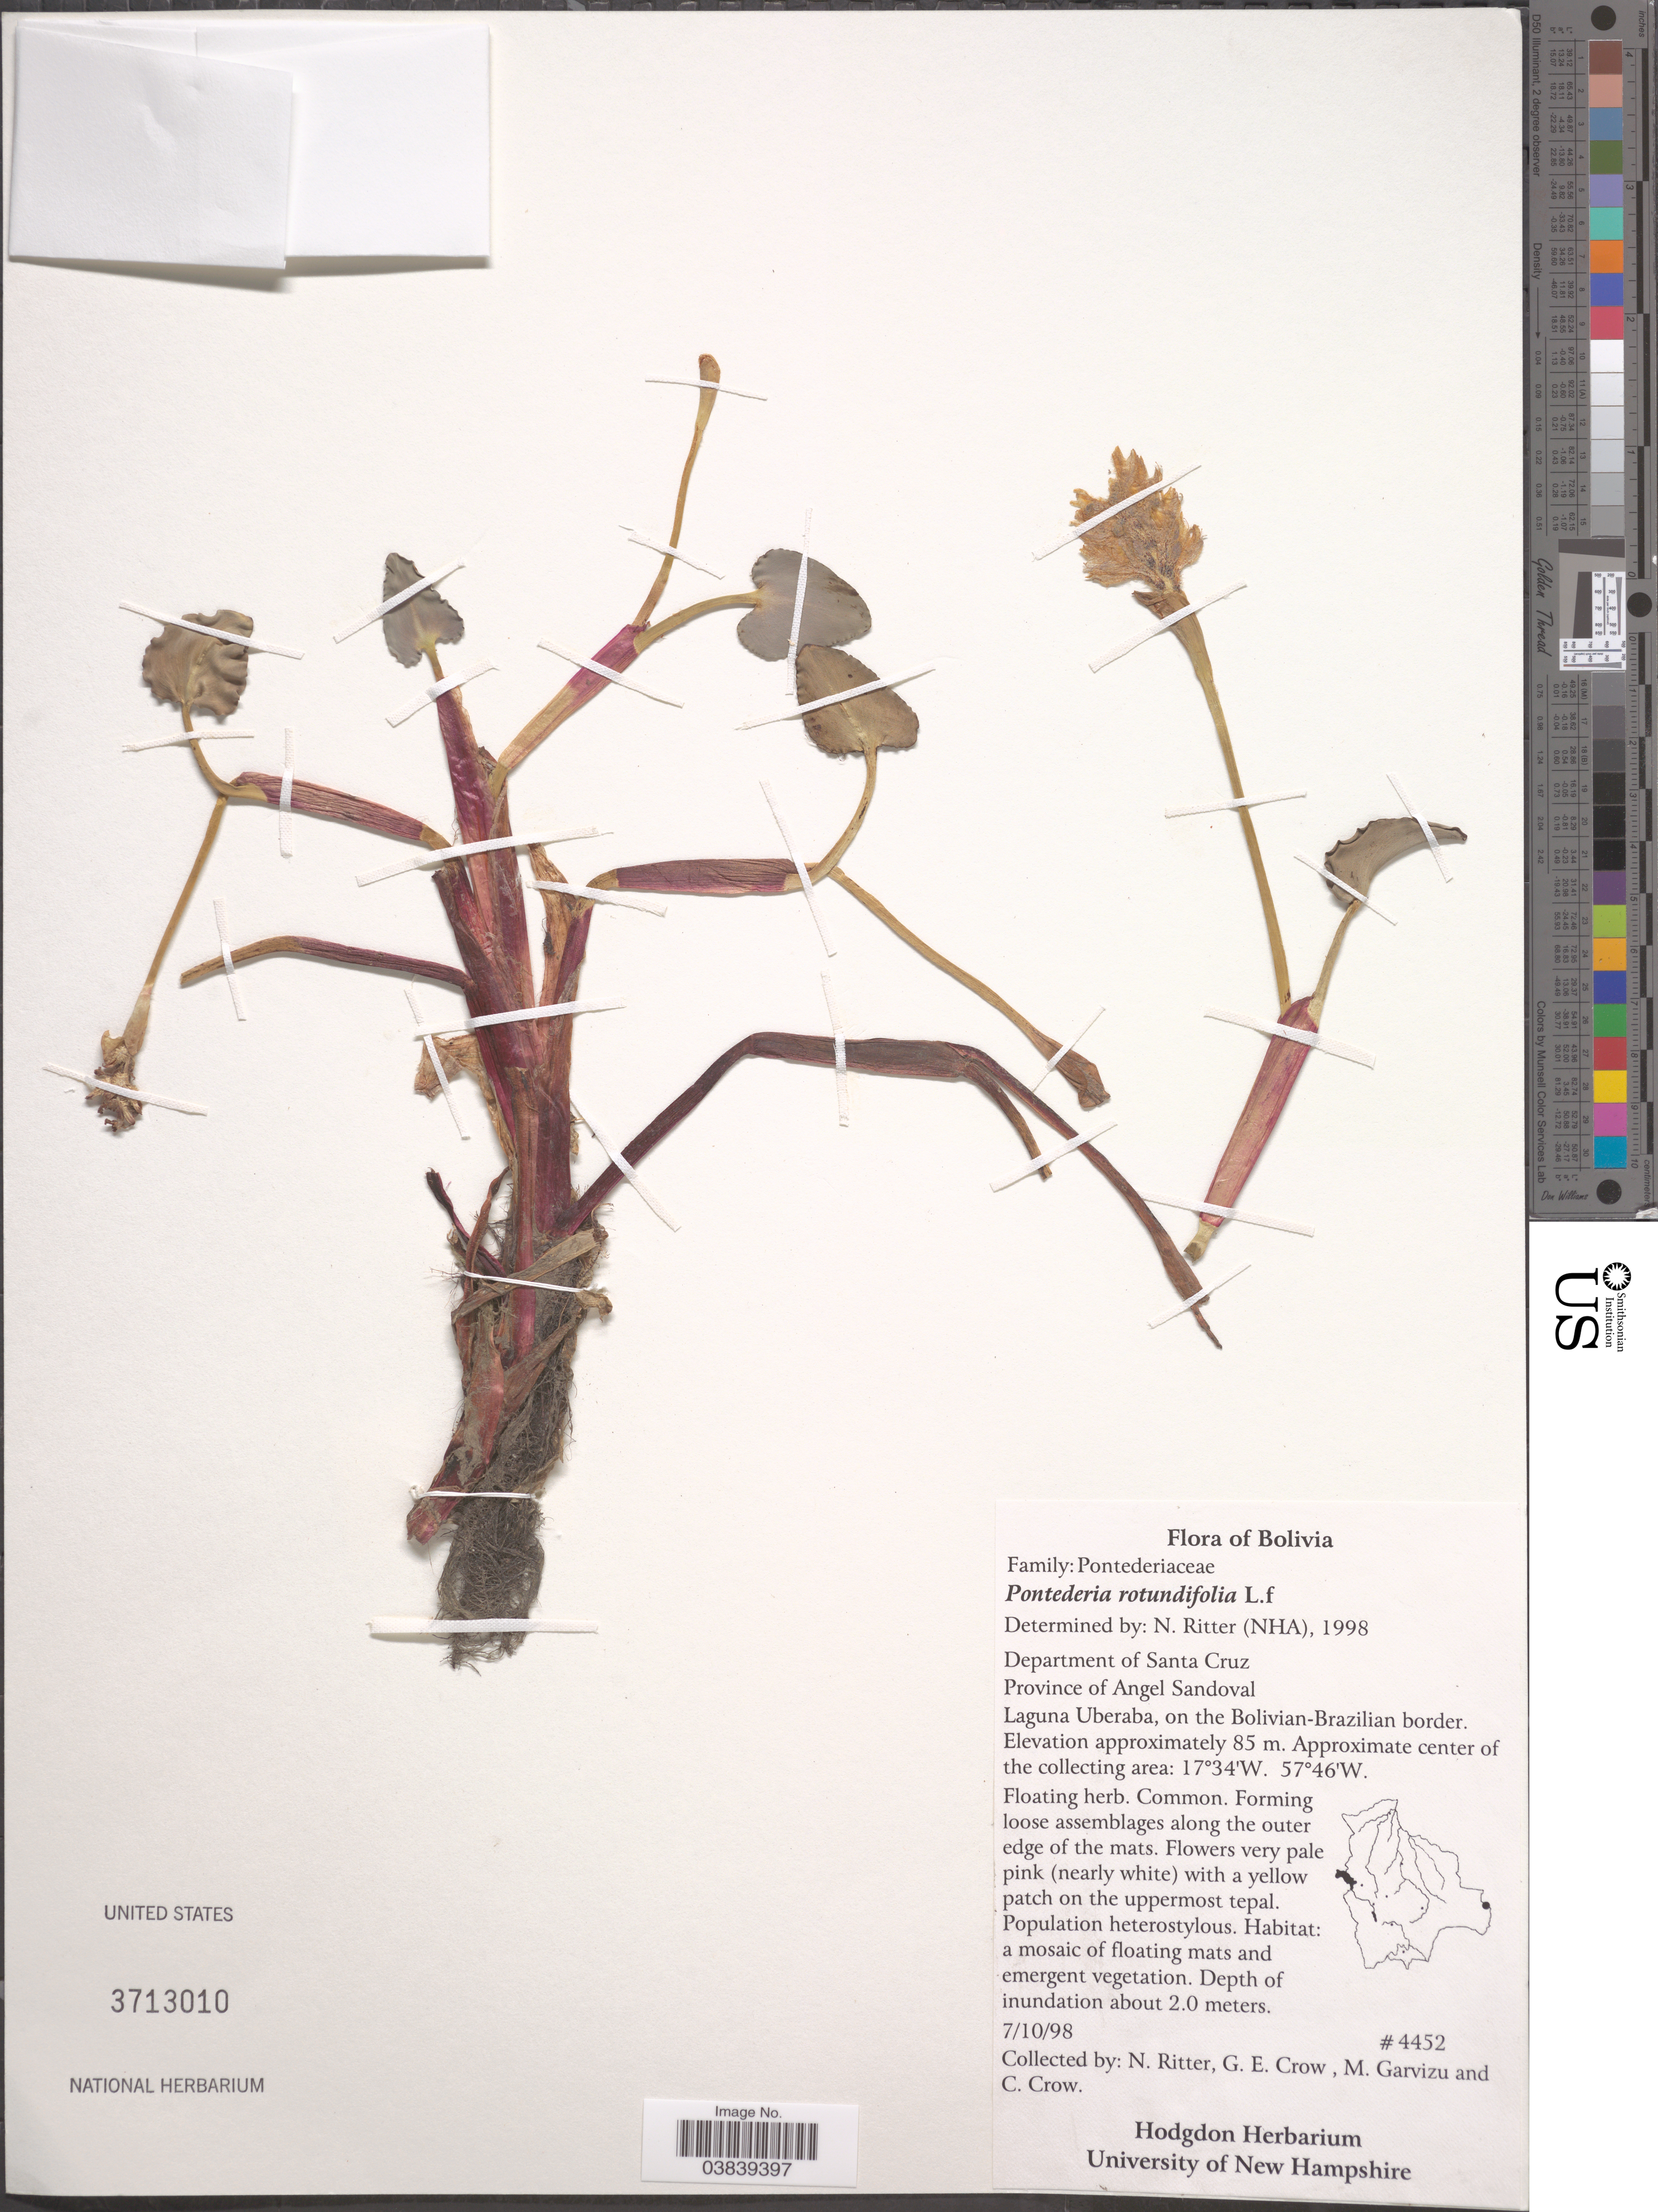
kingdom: Plantae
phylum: Tracheophyta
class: Liliopsida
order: Commelinales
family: Pontederiaceae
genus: Pontederia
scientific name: Pontederia rotundifolia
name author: L. f.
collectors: N. Ritter, G. Crow, M. Garvizu & C. Crow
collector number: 4452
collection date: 1998-07-10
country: Bolivia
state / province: Santa Cruz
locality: Department of Santa Cruz. Province of Angel Sandoval. Laguna Uberaba, on the Bolivian-Brazilian border.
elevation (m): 85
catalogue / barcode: US 3713010